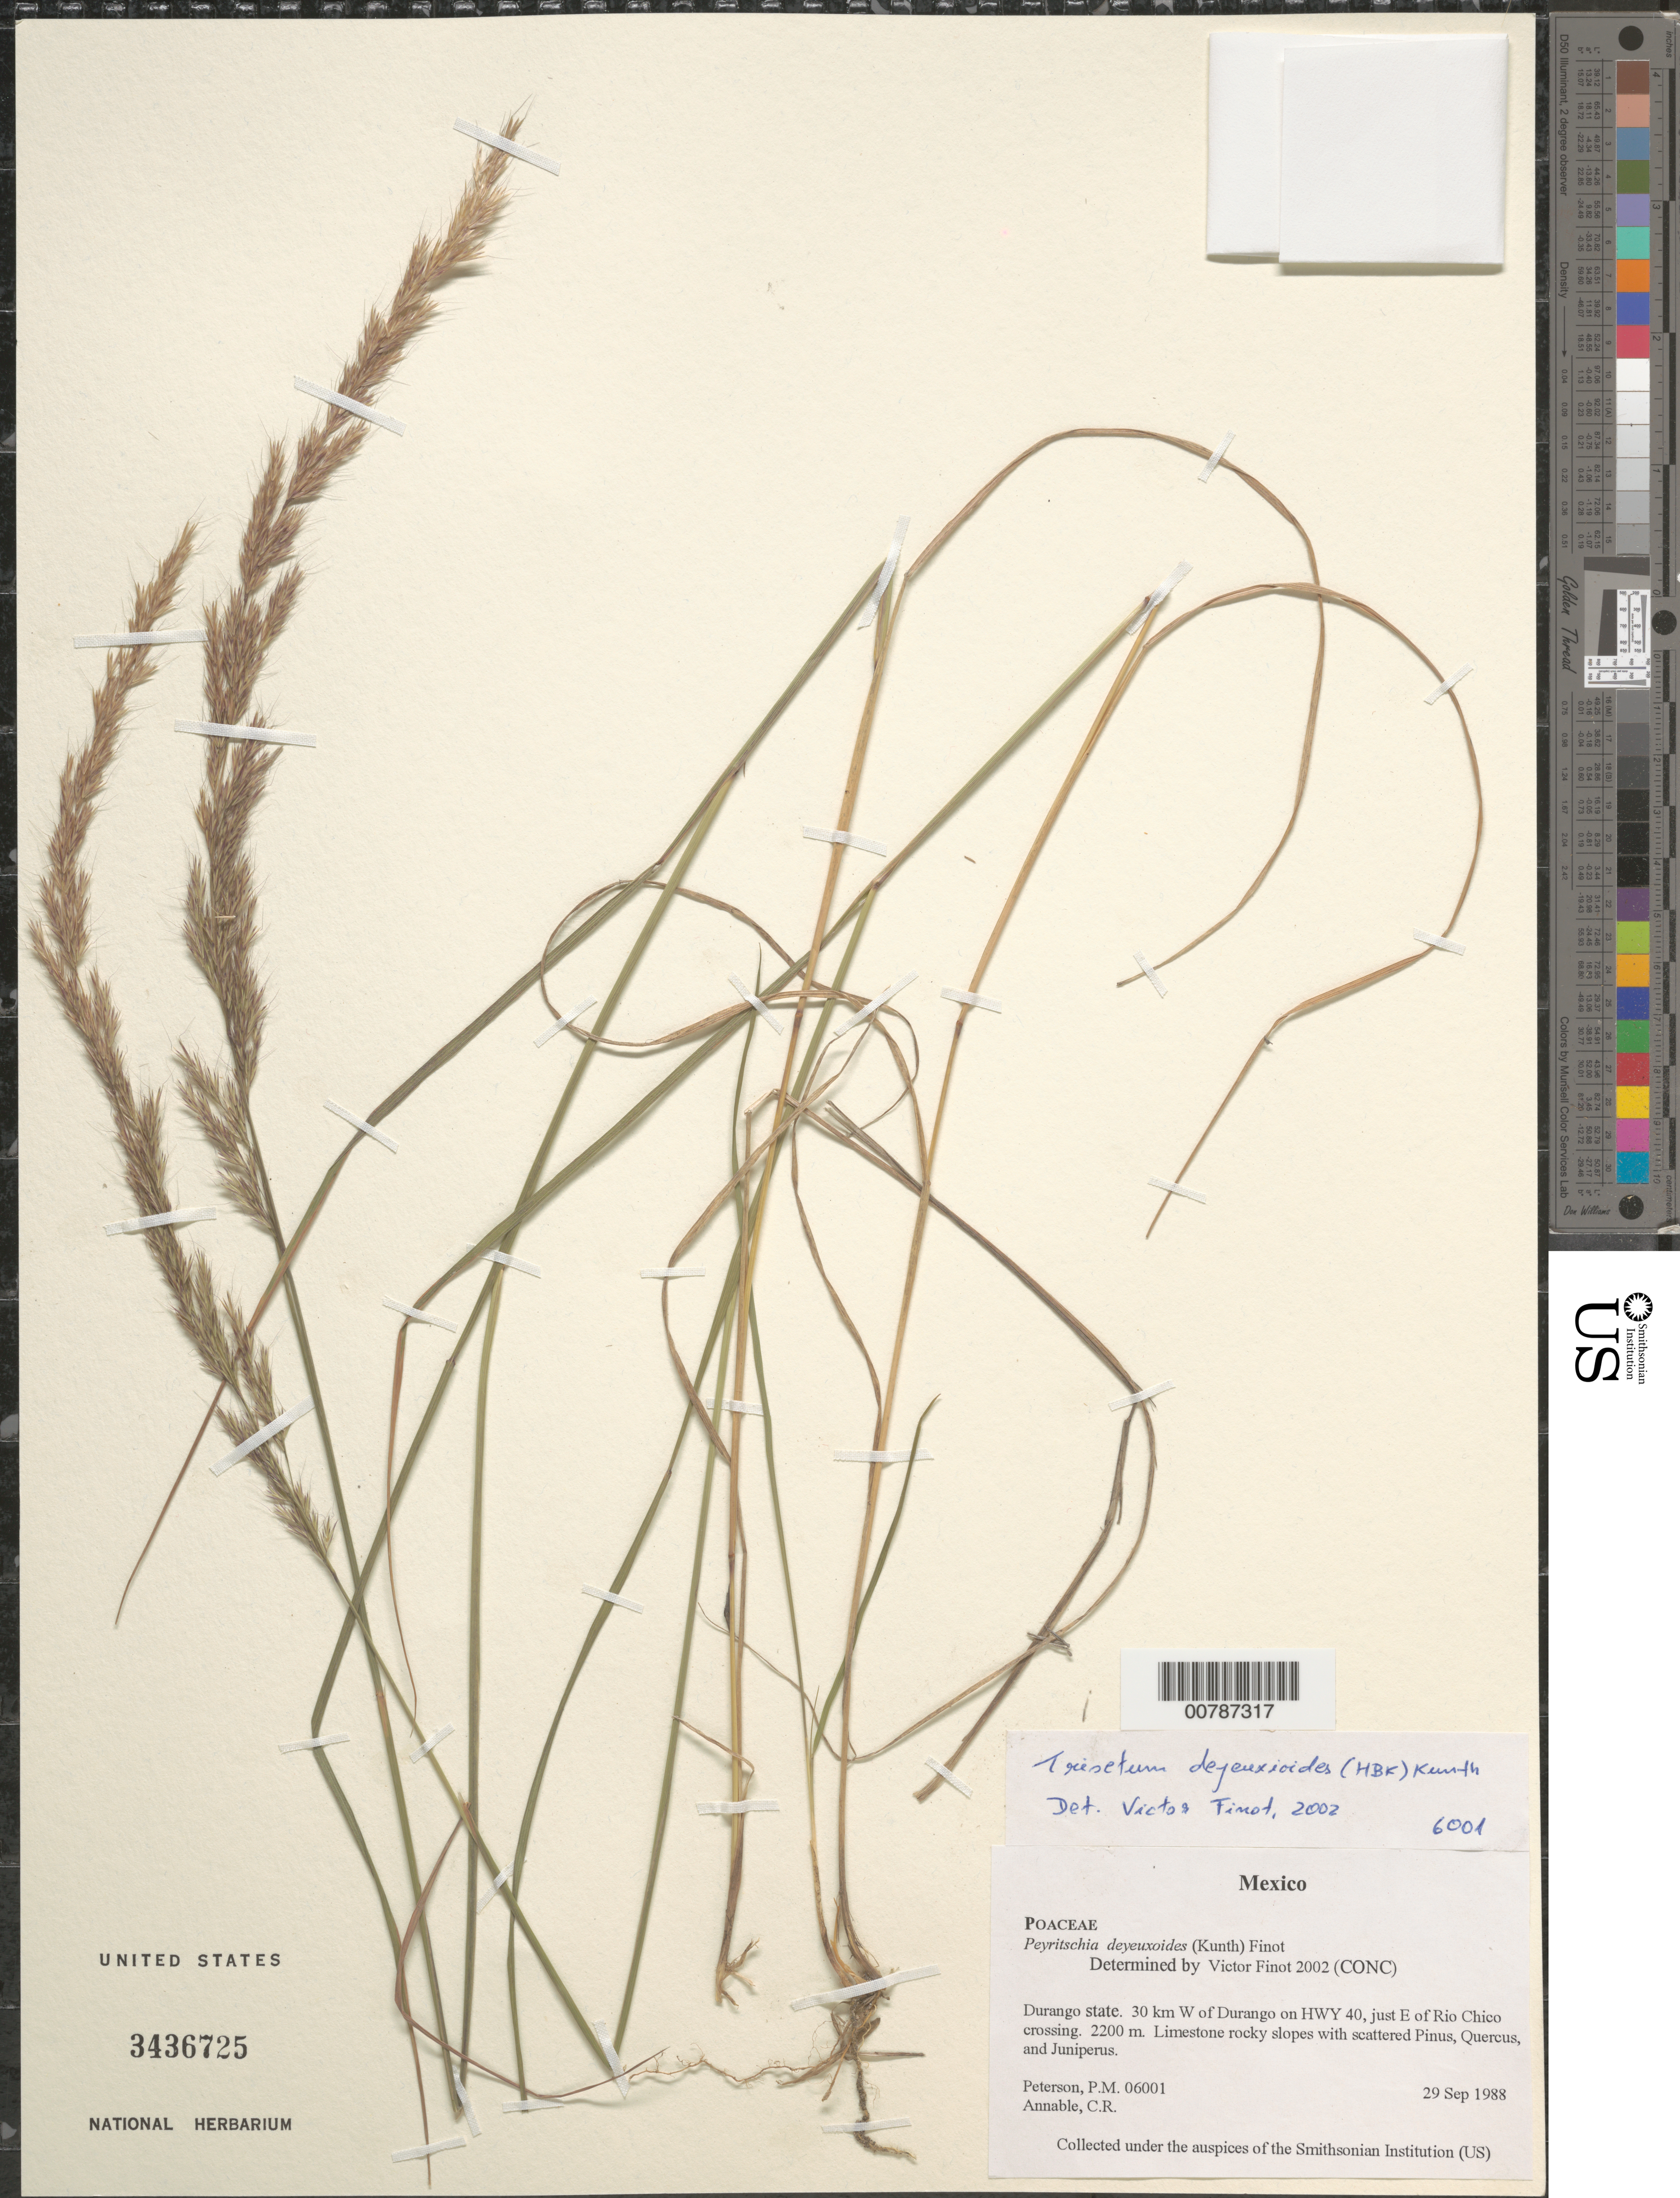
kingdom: Plantae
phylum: Tracheophyta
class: Liliopsida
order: Poales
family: Poaceae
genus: Peyritschia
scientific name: Peyritschia deyeuxioides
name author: (Kunth) Finot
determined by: Finot, V. L.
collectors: P. M. Peterson & C. R. Annable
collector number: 06001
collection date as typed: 29 Sep 1988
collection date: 1988-09-29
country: Mexico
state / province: Durango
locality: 30 km W of Durango on HWY 40, just E of Rio Chico crossing.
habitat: Limestone rocky slopes with scattered Pinus, Quercus, and Juniperus.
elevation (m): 2200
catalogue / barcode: US 3436725